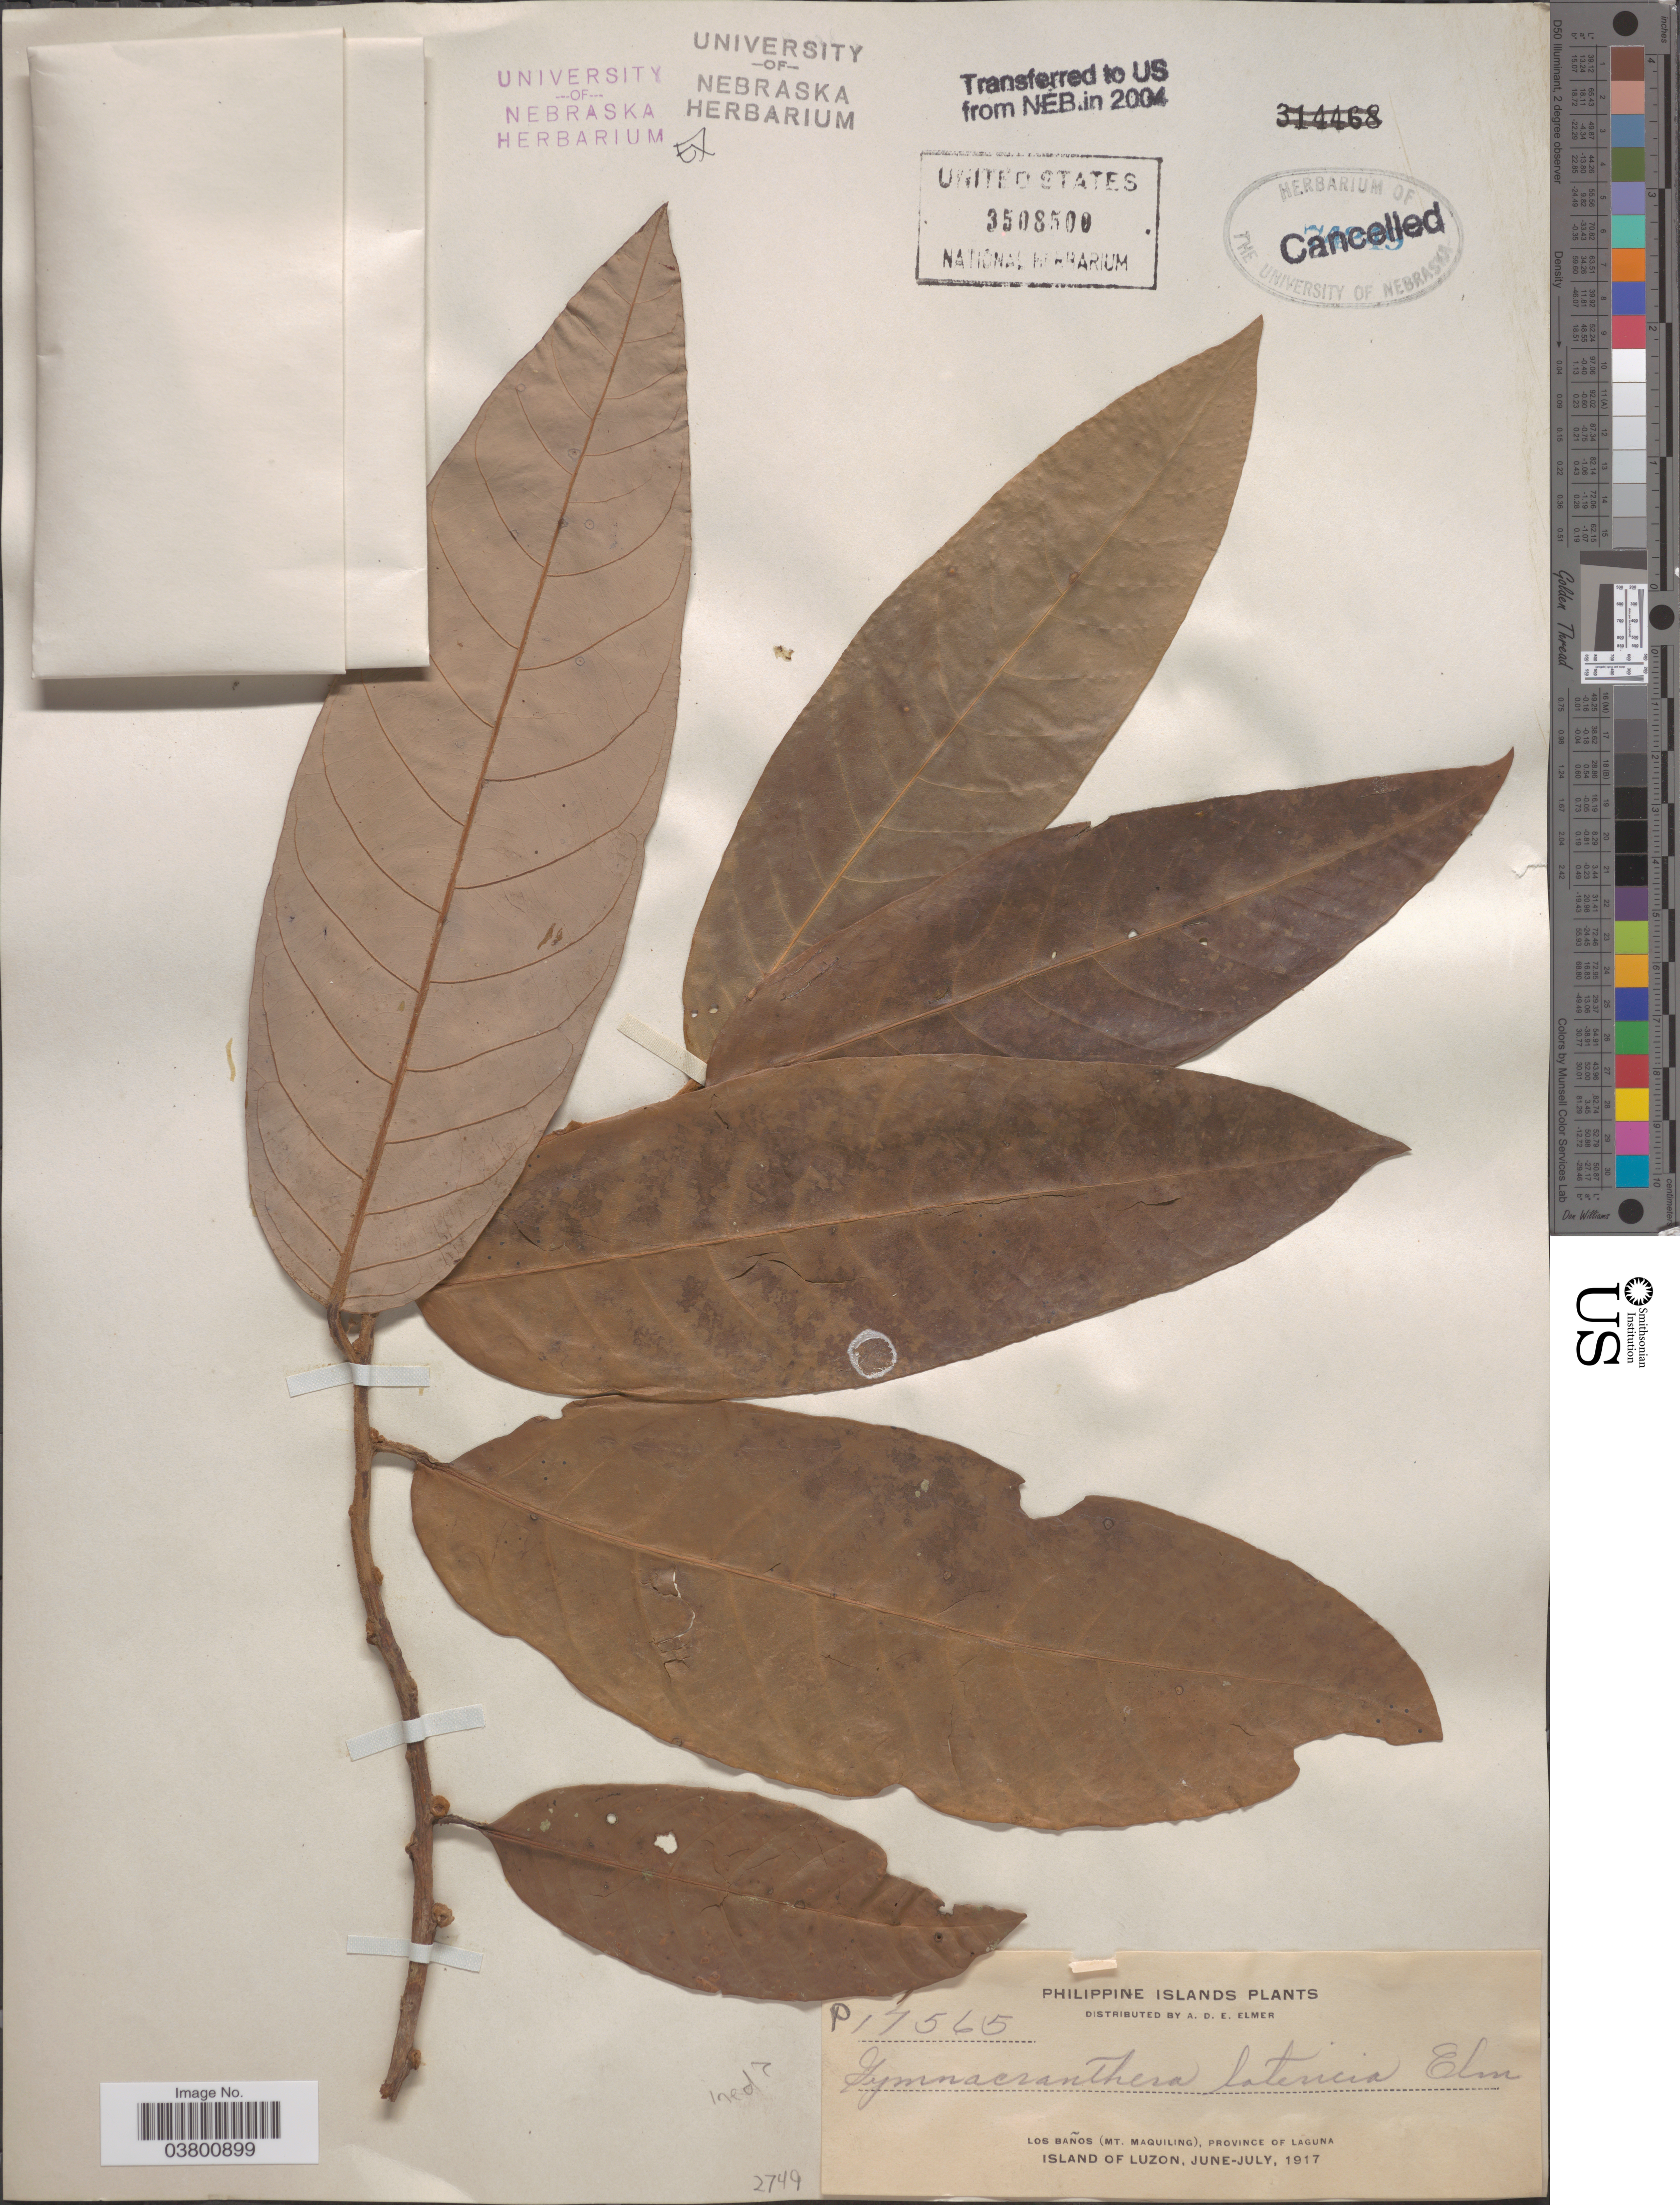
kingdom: Plantae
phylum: Tracheophyta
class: Magnoliopsida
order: Magnoliales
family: Myristicaceae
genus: Gymnacranthera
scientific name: Gymnacranthera sp.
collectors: A. D. E. Elmer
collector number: P17565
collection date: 1917-06/1917-07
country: Philippines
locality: Los Baños (Mt. Maquiling), Province of Laguna. Island of Luzon.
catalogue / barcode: US 3508500